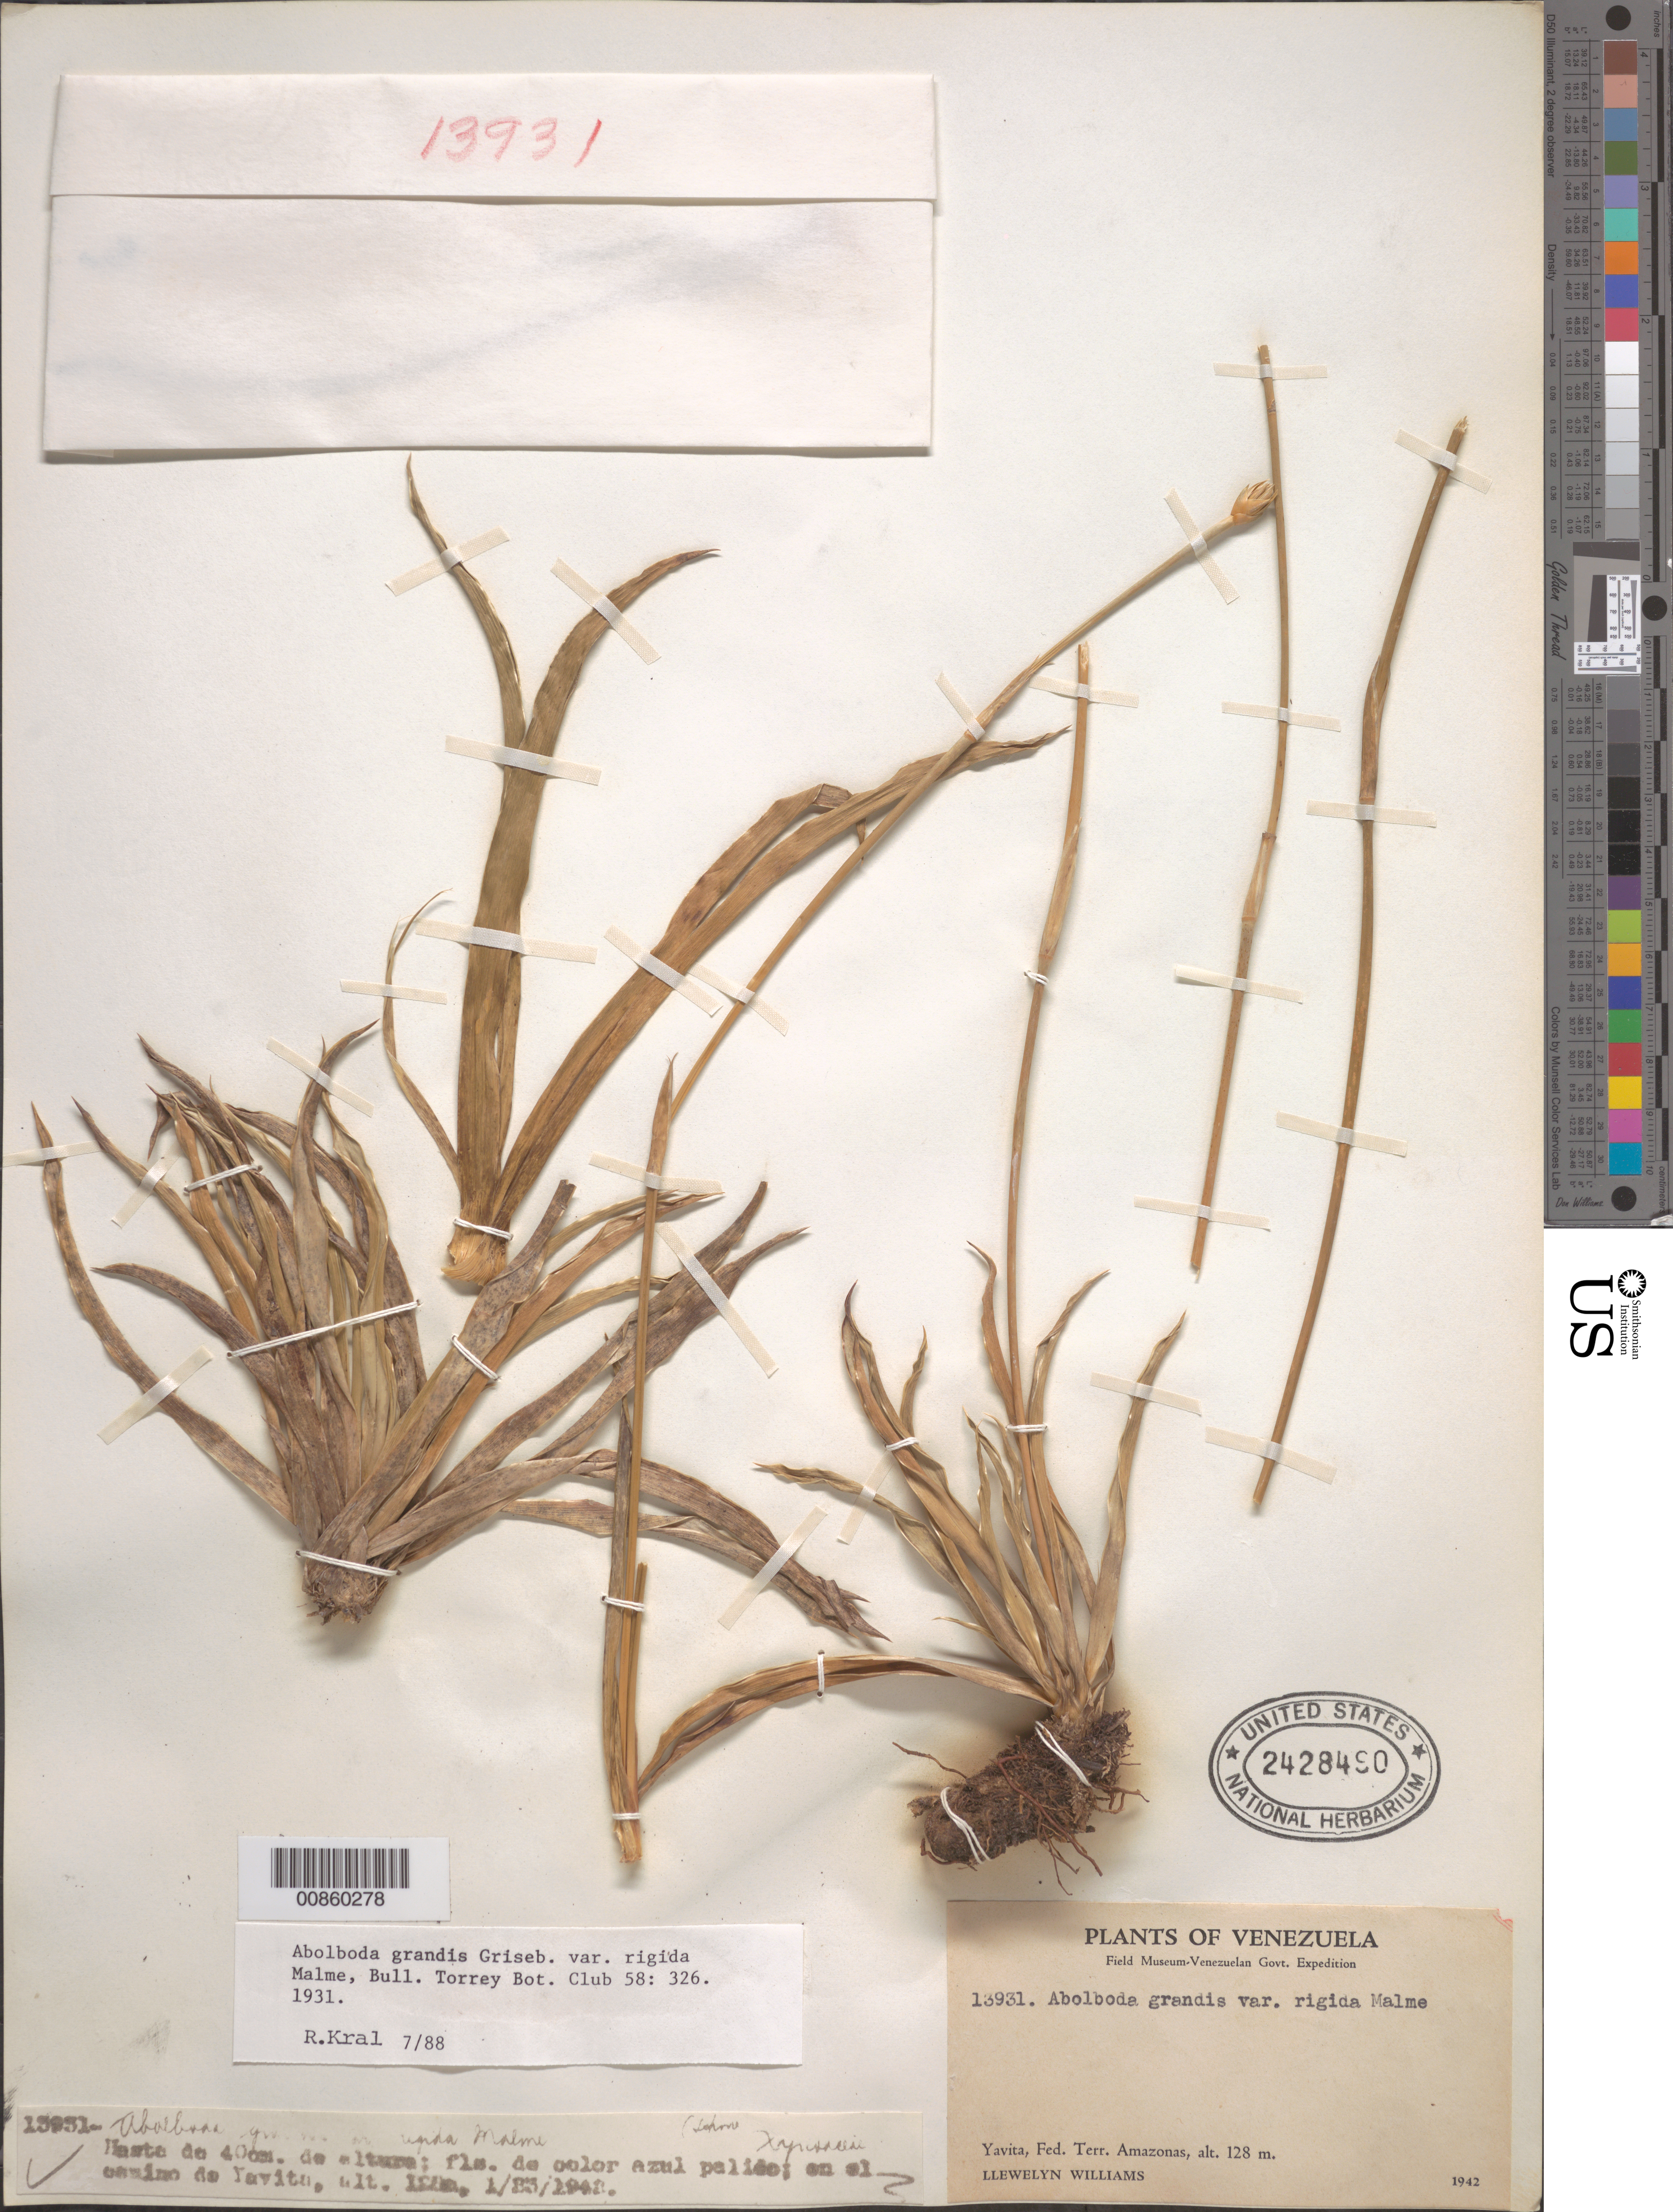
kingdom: Plantae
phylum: Tracheophyta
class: Liliopsida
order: Poales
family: Xyridaceae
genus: Abolboda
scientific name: Abolboda grandis var. rigida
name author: Malme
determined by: Kral, Robert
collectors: Ll. Williams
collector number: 13931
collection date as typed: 23-Jan-42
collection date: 1942-01-23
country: Venezuela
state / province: Amazonas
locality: Yavita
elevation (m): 128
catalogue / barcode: US 2428490